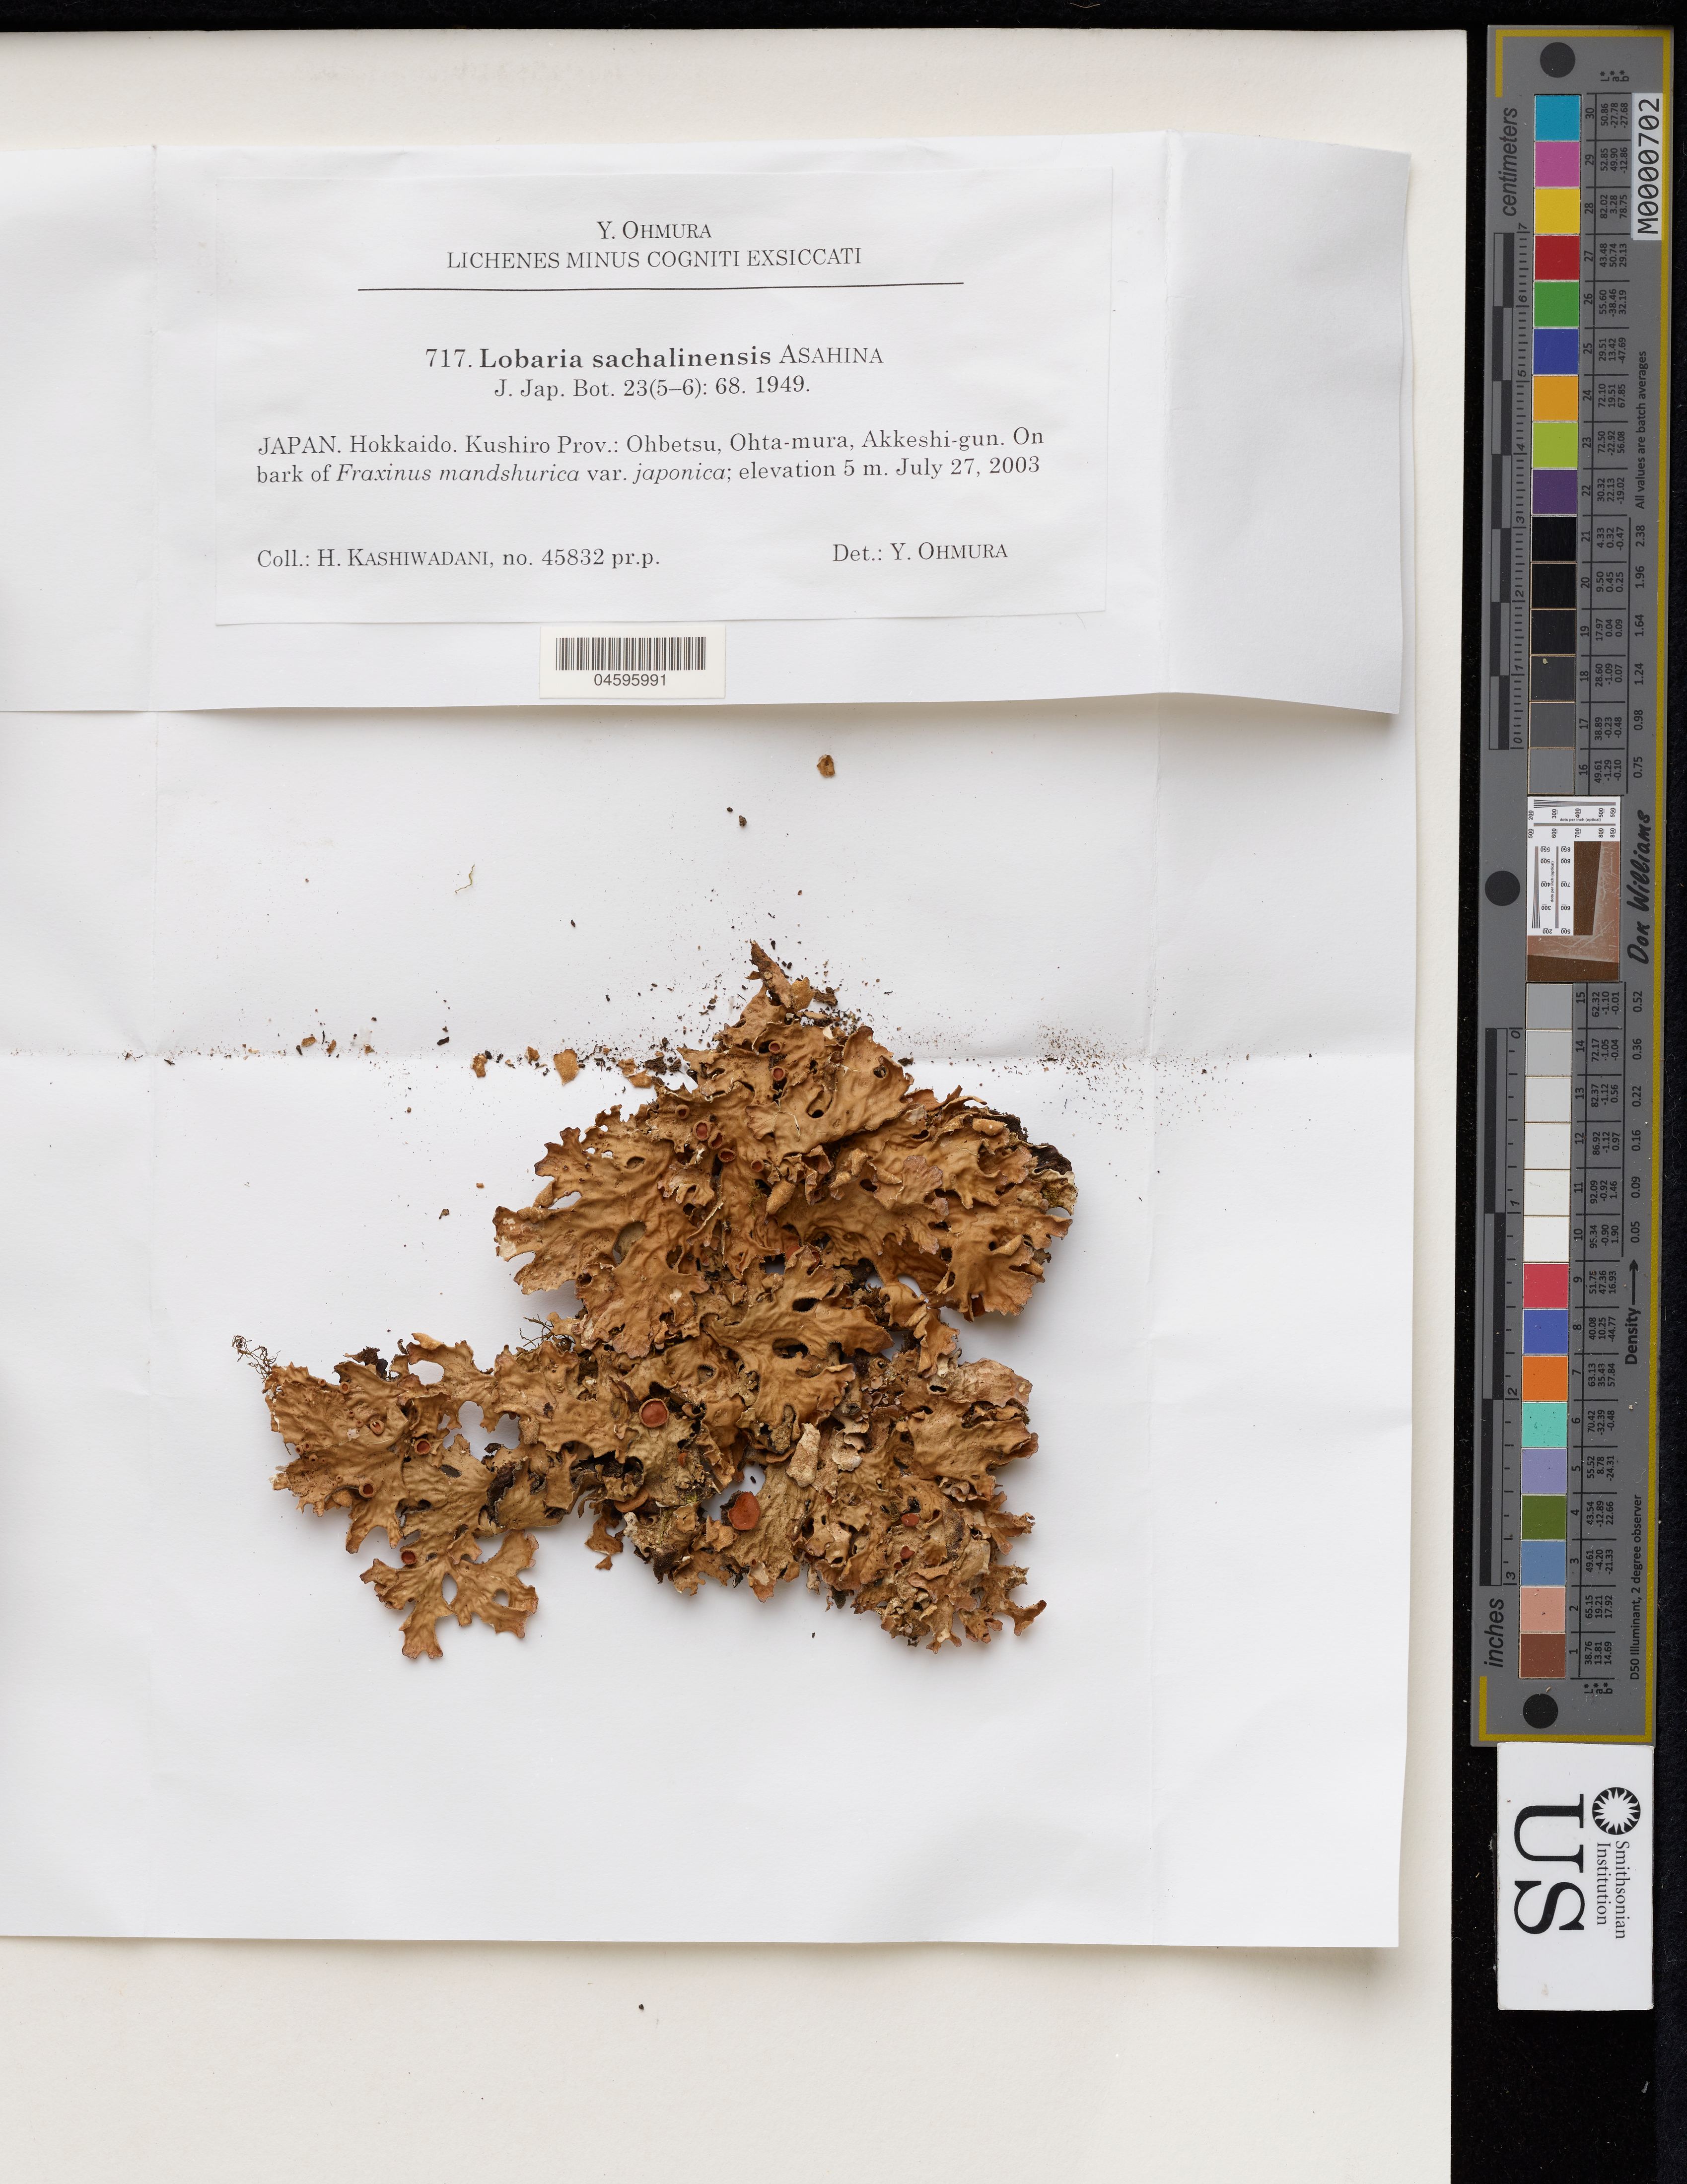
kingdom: Fungi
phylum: Ascomycota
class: Lecanoromycetes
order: Peltigerales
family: Lobariaceae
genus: Lobaria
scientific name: Lobaria sachalinensis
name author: Asahina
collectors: H. Kashiwadani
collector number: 45832 pr. p.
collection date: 2003-07-27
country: Japan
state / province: Hokkaidō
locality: Kushiro Prov .: Ohbetsu, Ohta-mura, Akkeshi-gun.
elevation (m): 5